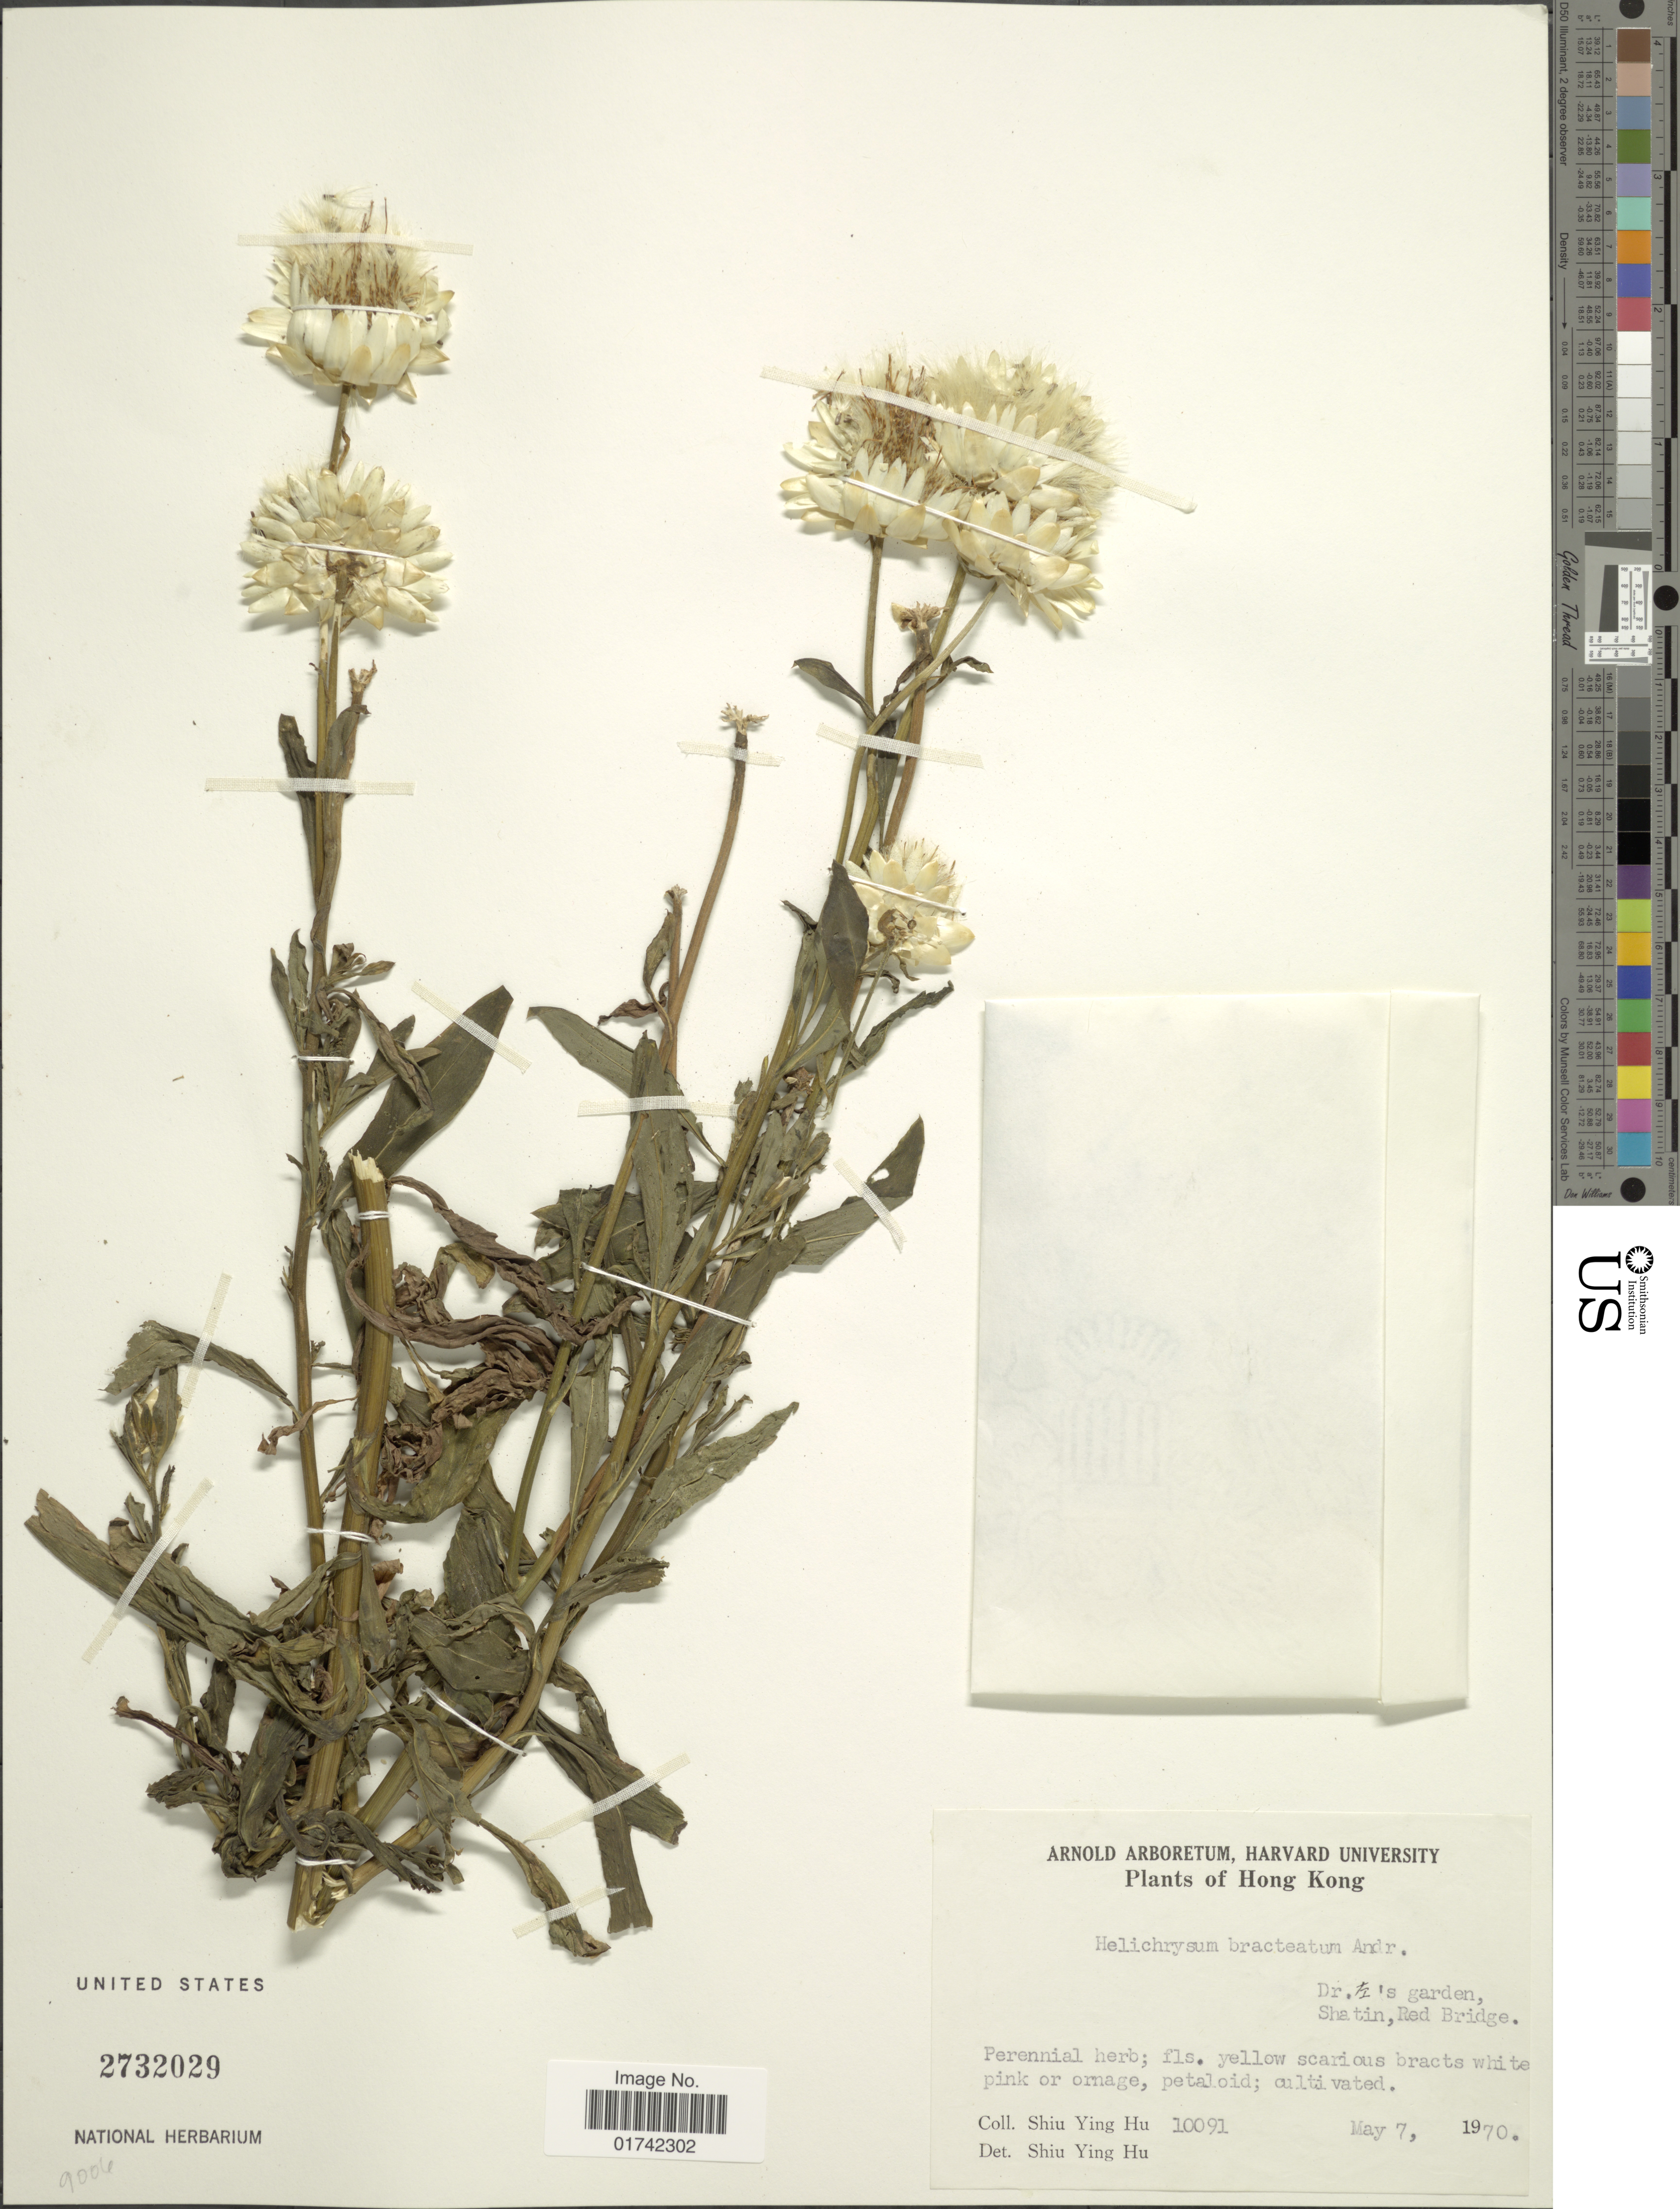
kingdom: Plantae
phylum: Tracheophyta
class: Magnoliopsida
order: Asterales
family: Asteraceae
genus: Helichrysum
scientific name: Helichrysum bracteatum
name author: (Vent.) Haw.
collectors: S. Y. Hu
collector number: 10091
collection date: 1970-05-07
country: China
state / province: Hong Kong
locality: Dr. X's garden, Shatin, Red Bridge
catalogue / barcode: US 2732029